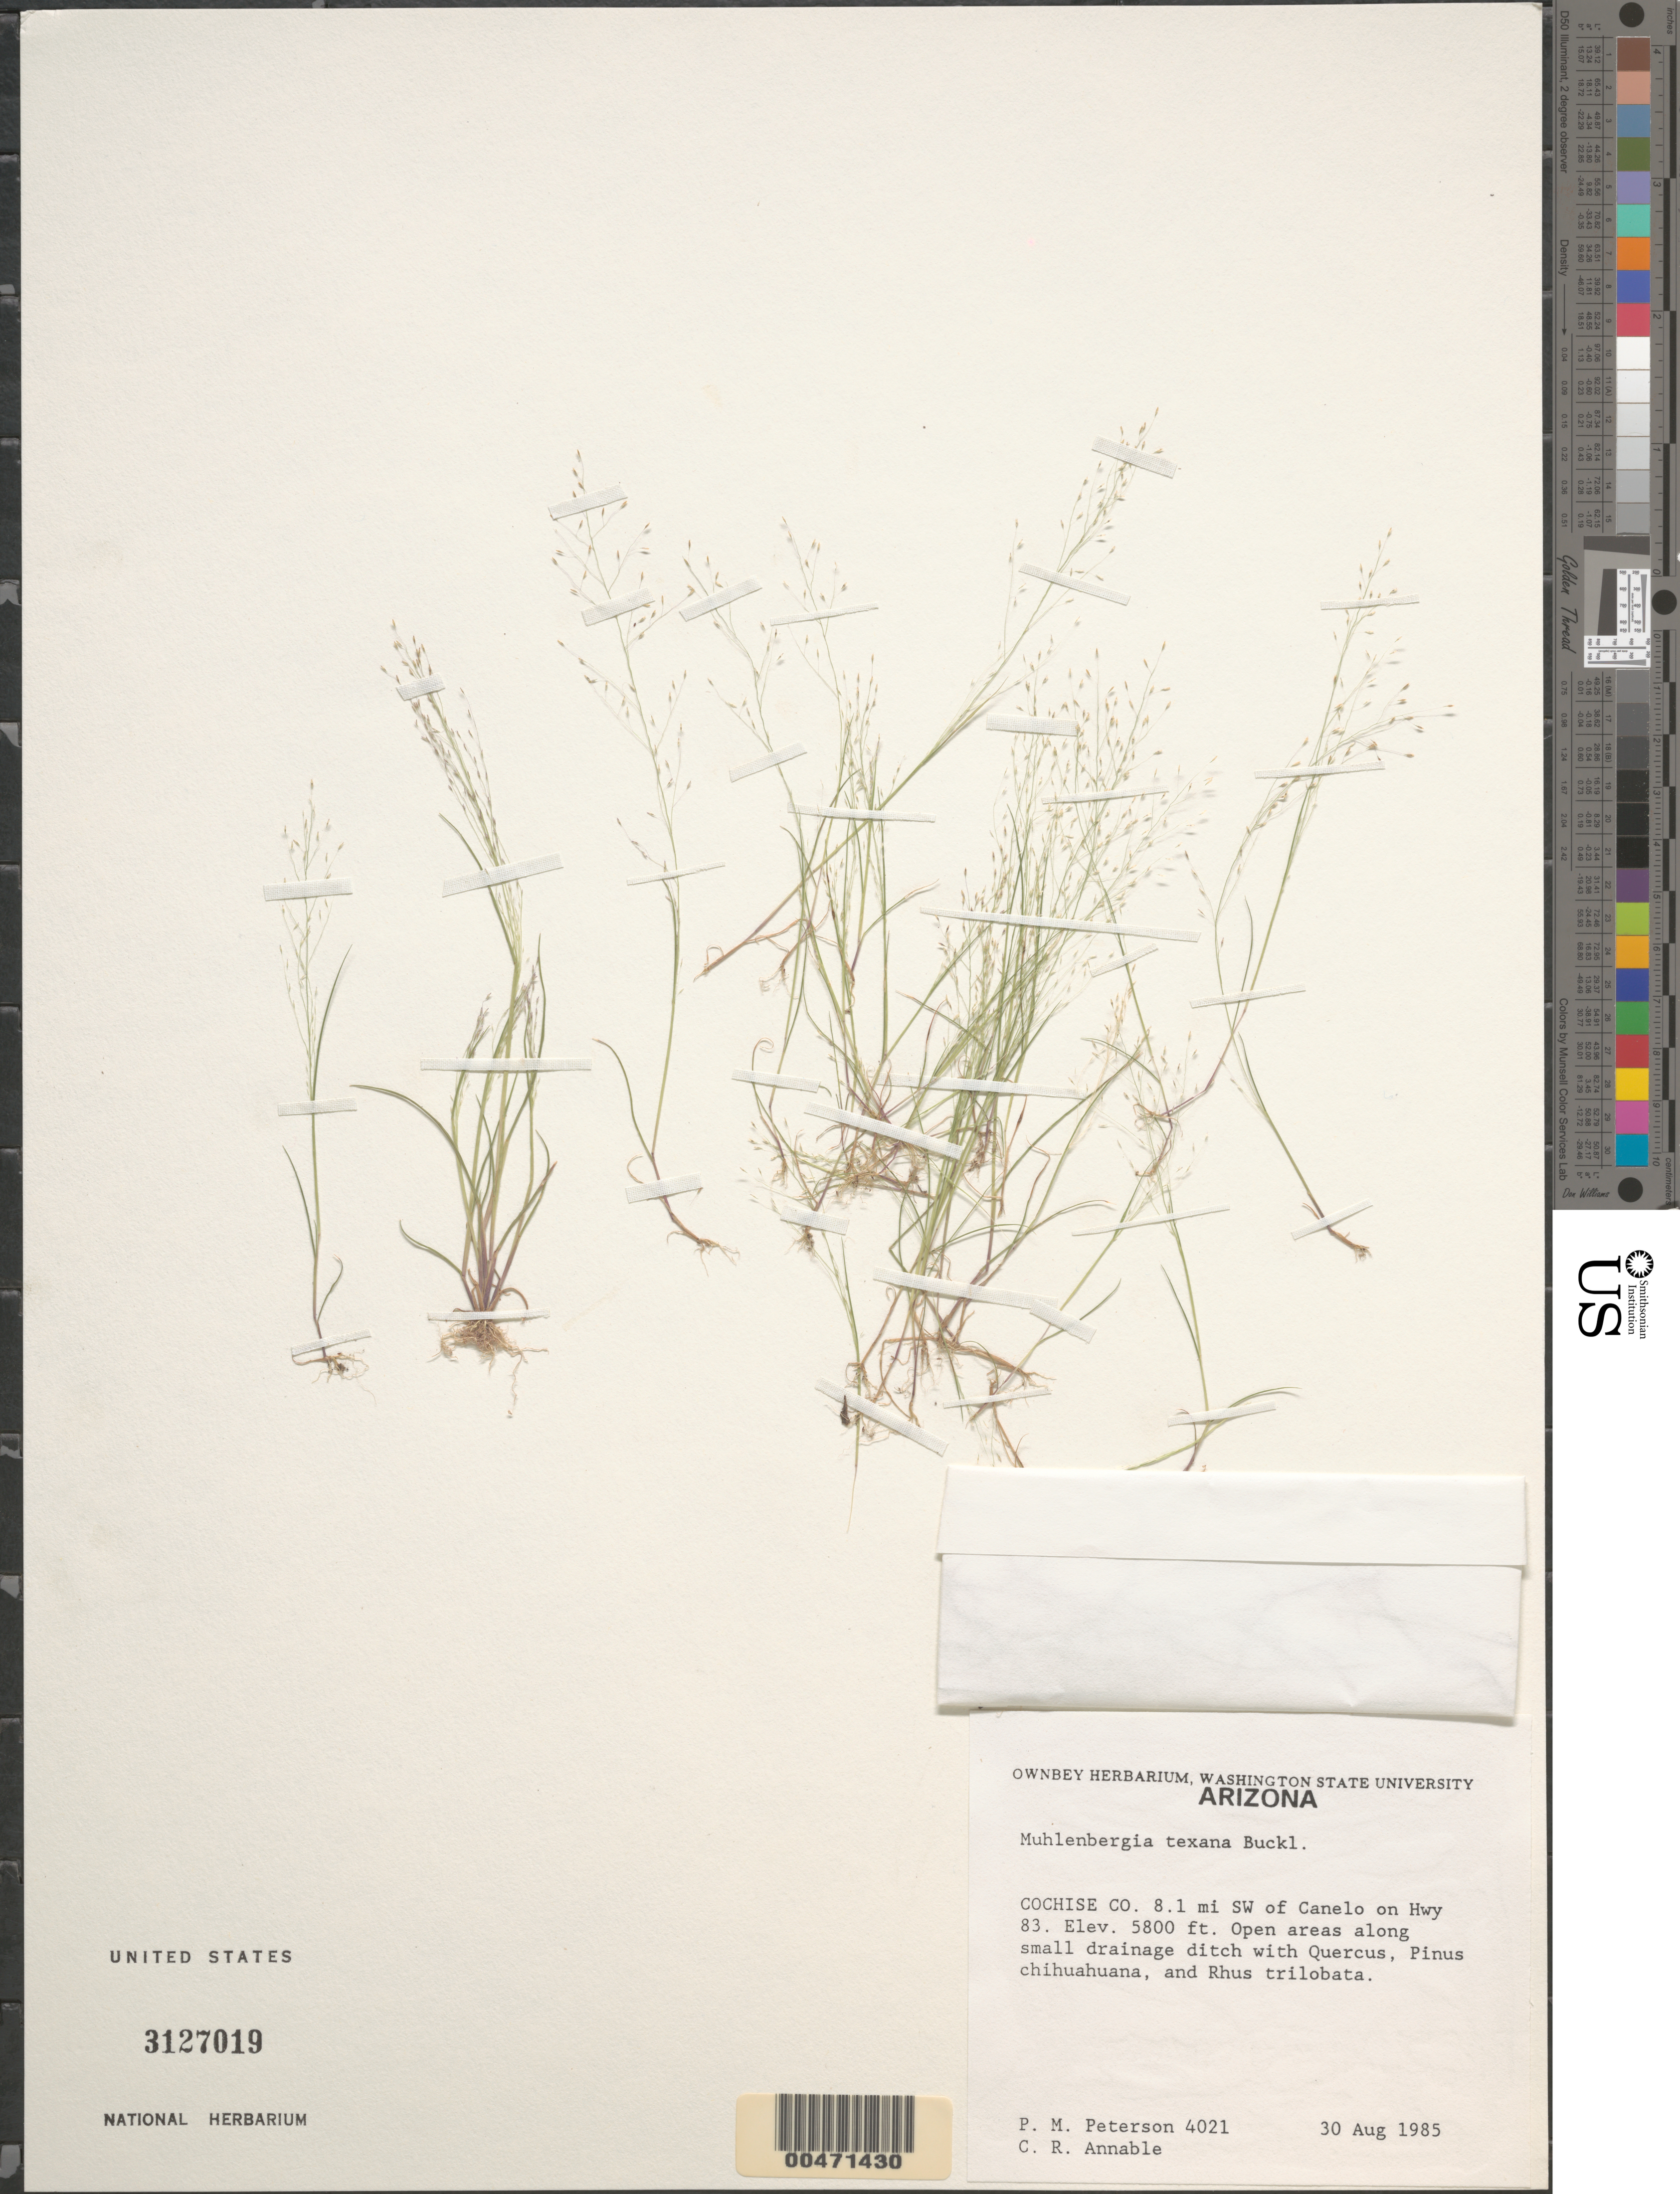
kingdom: Plantae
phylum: Tracheophyta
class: Liliopsida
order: Poales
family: Poaceae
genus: Muhlenbergia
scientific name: Muhlenbergia texana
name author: Buckley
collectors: P. M. Peterson & C. R. Annable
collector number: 04021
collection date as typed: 30 Aug 1994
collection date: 1994-08-30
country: United States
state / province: Arizona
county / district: Cochise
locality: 8.1 mi SW of Canelo on Hwy 83.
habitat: Open areas along small drainage ditch with Quercus, Pinus chihuahuana, and Rhus trilobata.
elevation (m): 1768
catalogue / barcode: US 3127019